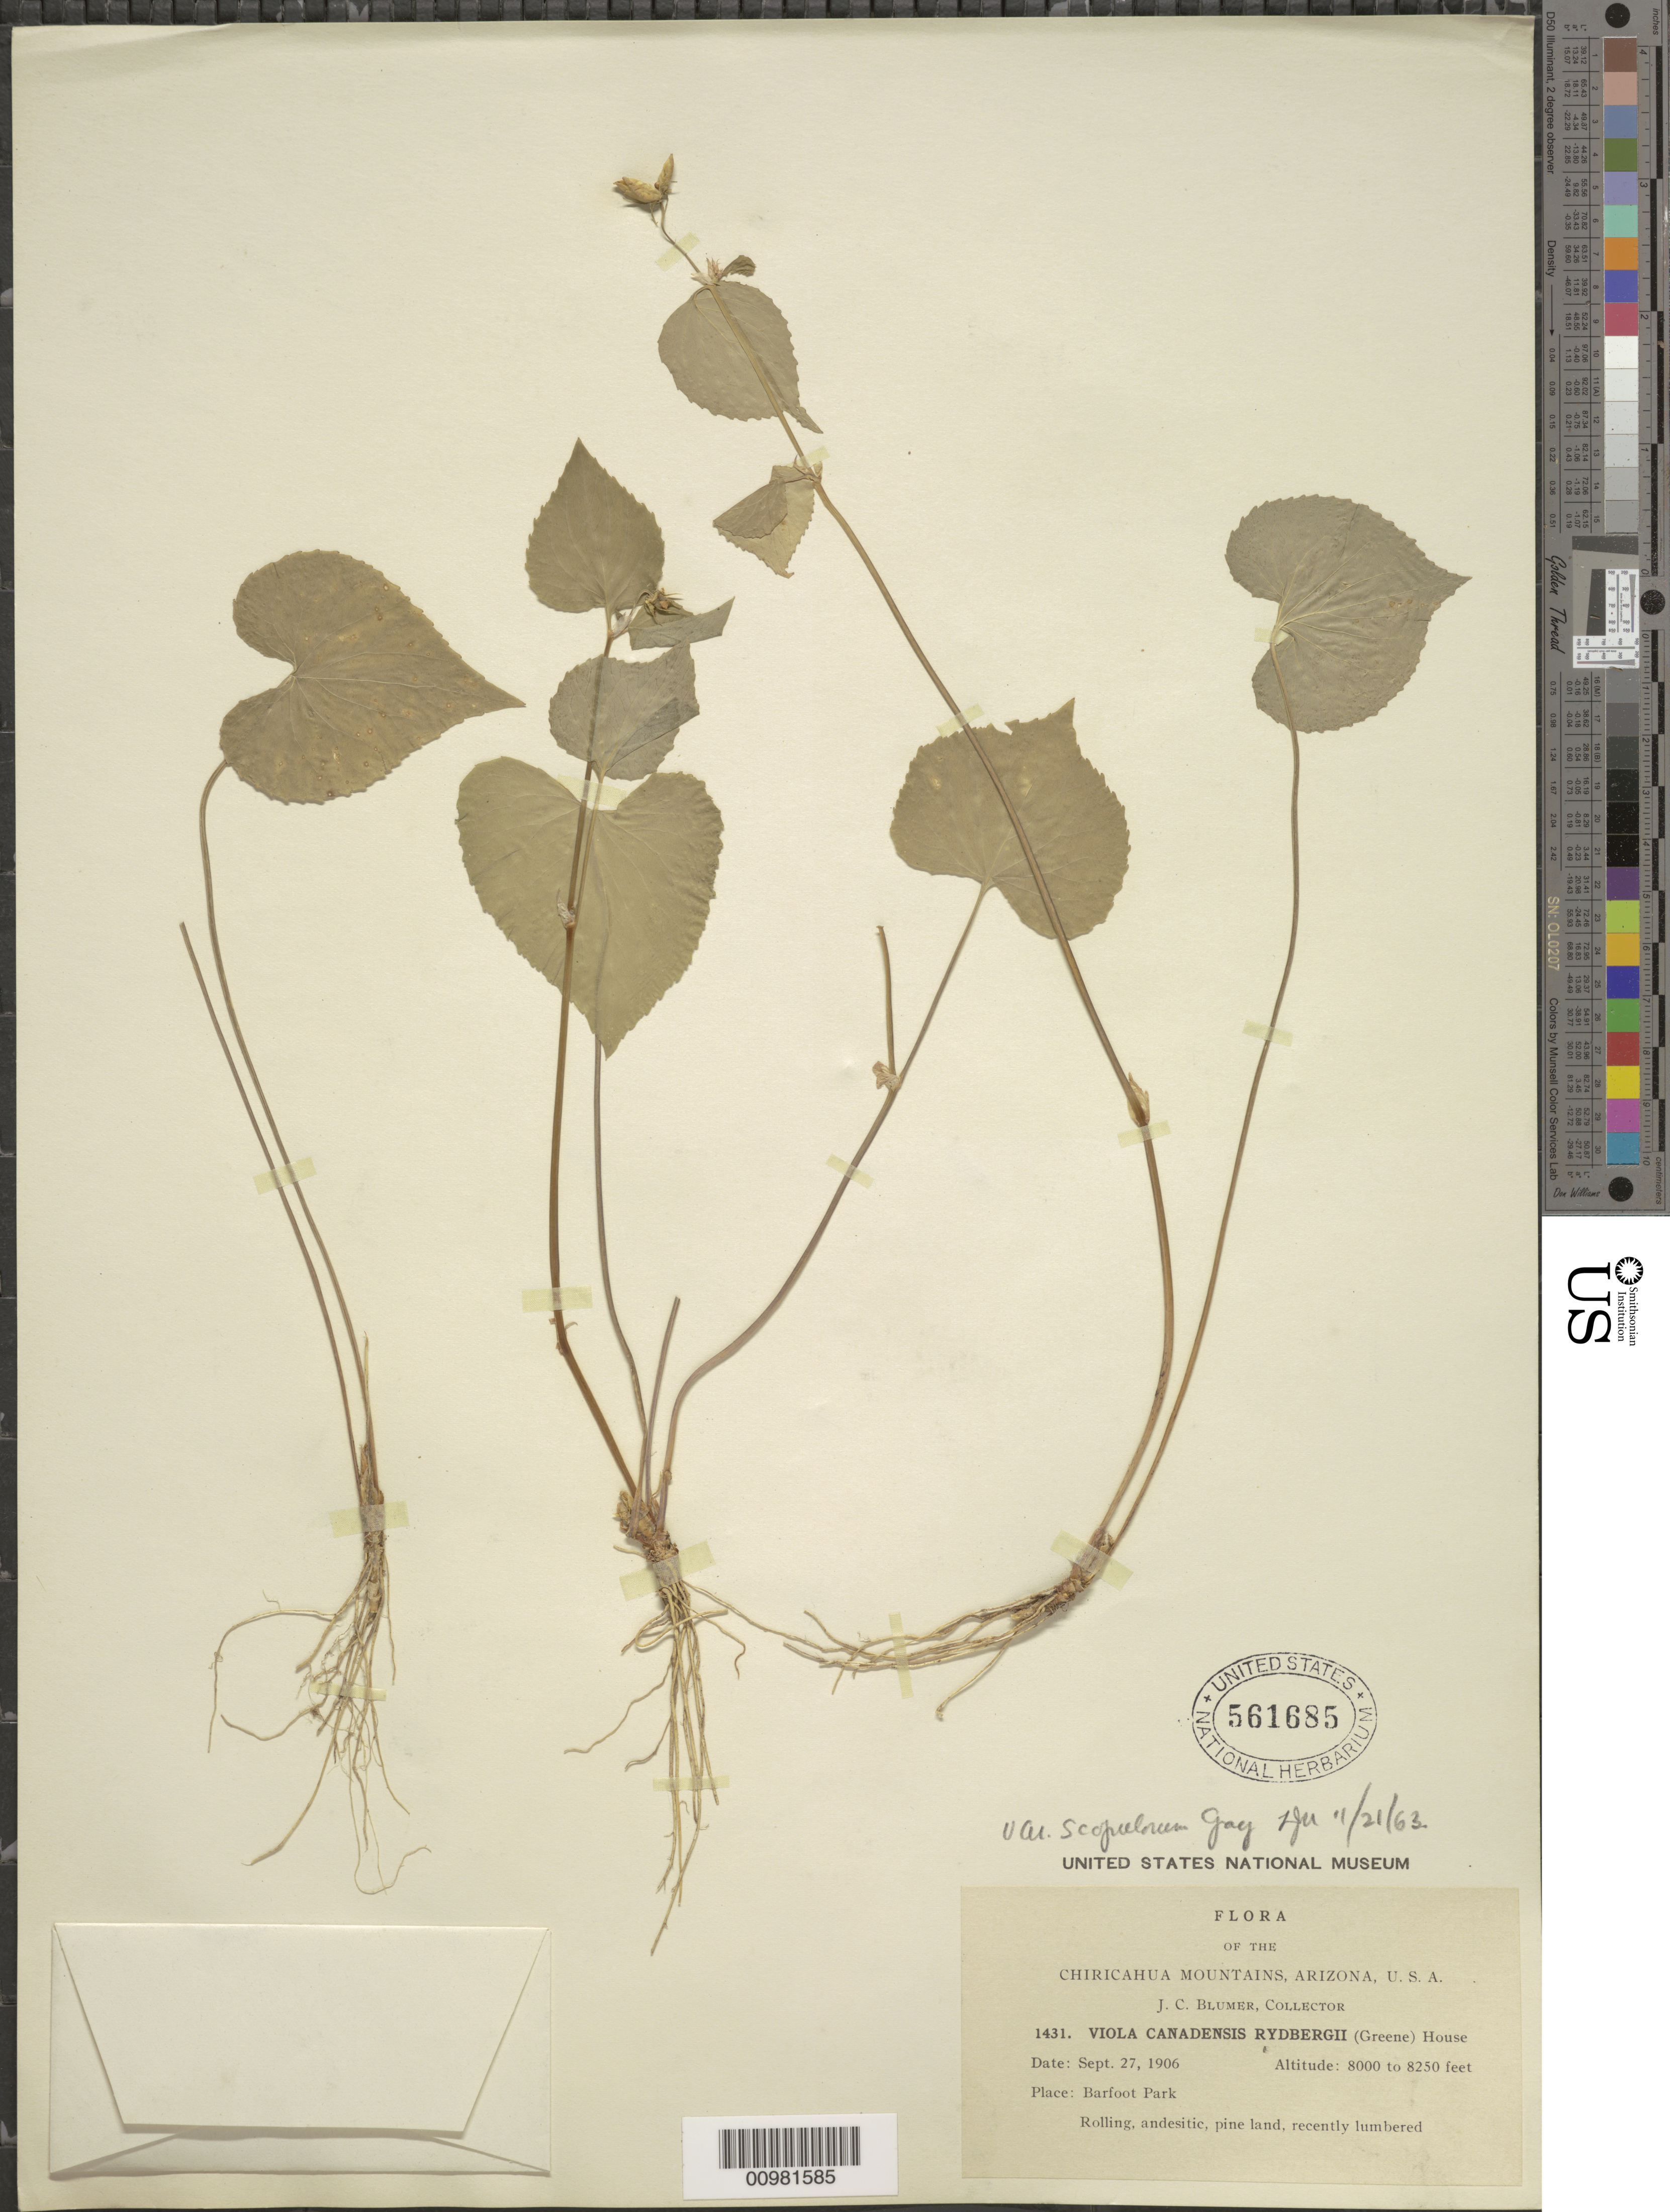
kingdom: Plantae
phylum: Tracheophyta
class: Magnoliopsida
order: Malpighiales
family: Violaceae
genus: Viola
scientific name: Viola canadensis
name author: L.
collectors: J. C. Blumer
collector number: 1431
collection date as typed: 27 Sep 1906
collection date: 1906-09-27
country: United States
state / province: Arizona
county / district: Cochise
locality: Chiricahua Mts., Barfoot Park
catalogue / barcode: US 561685